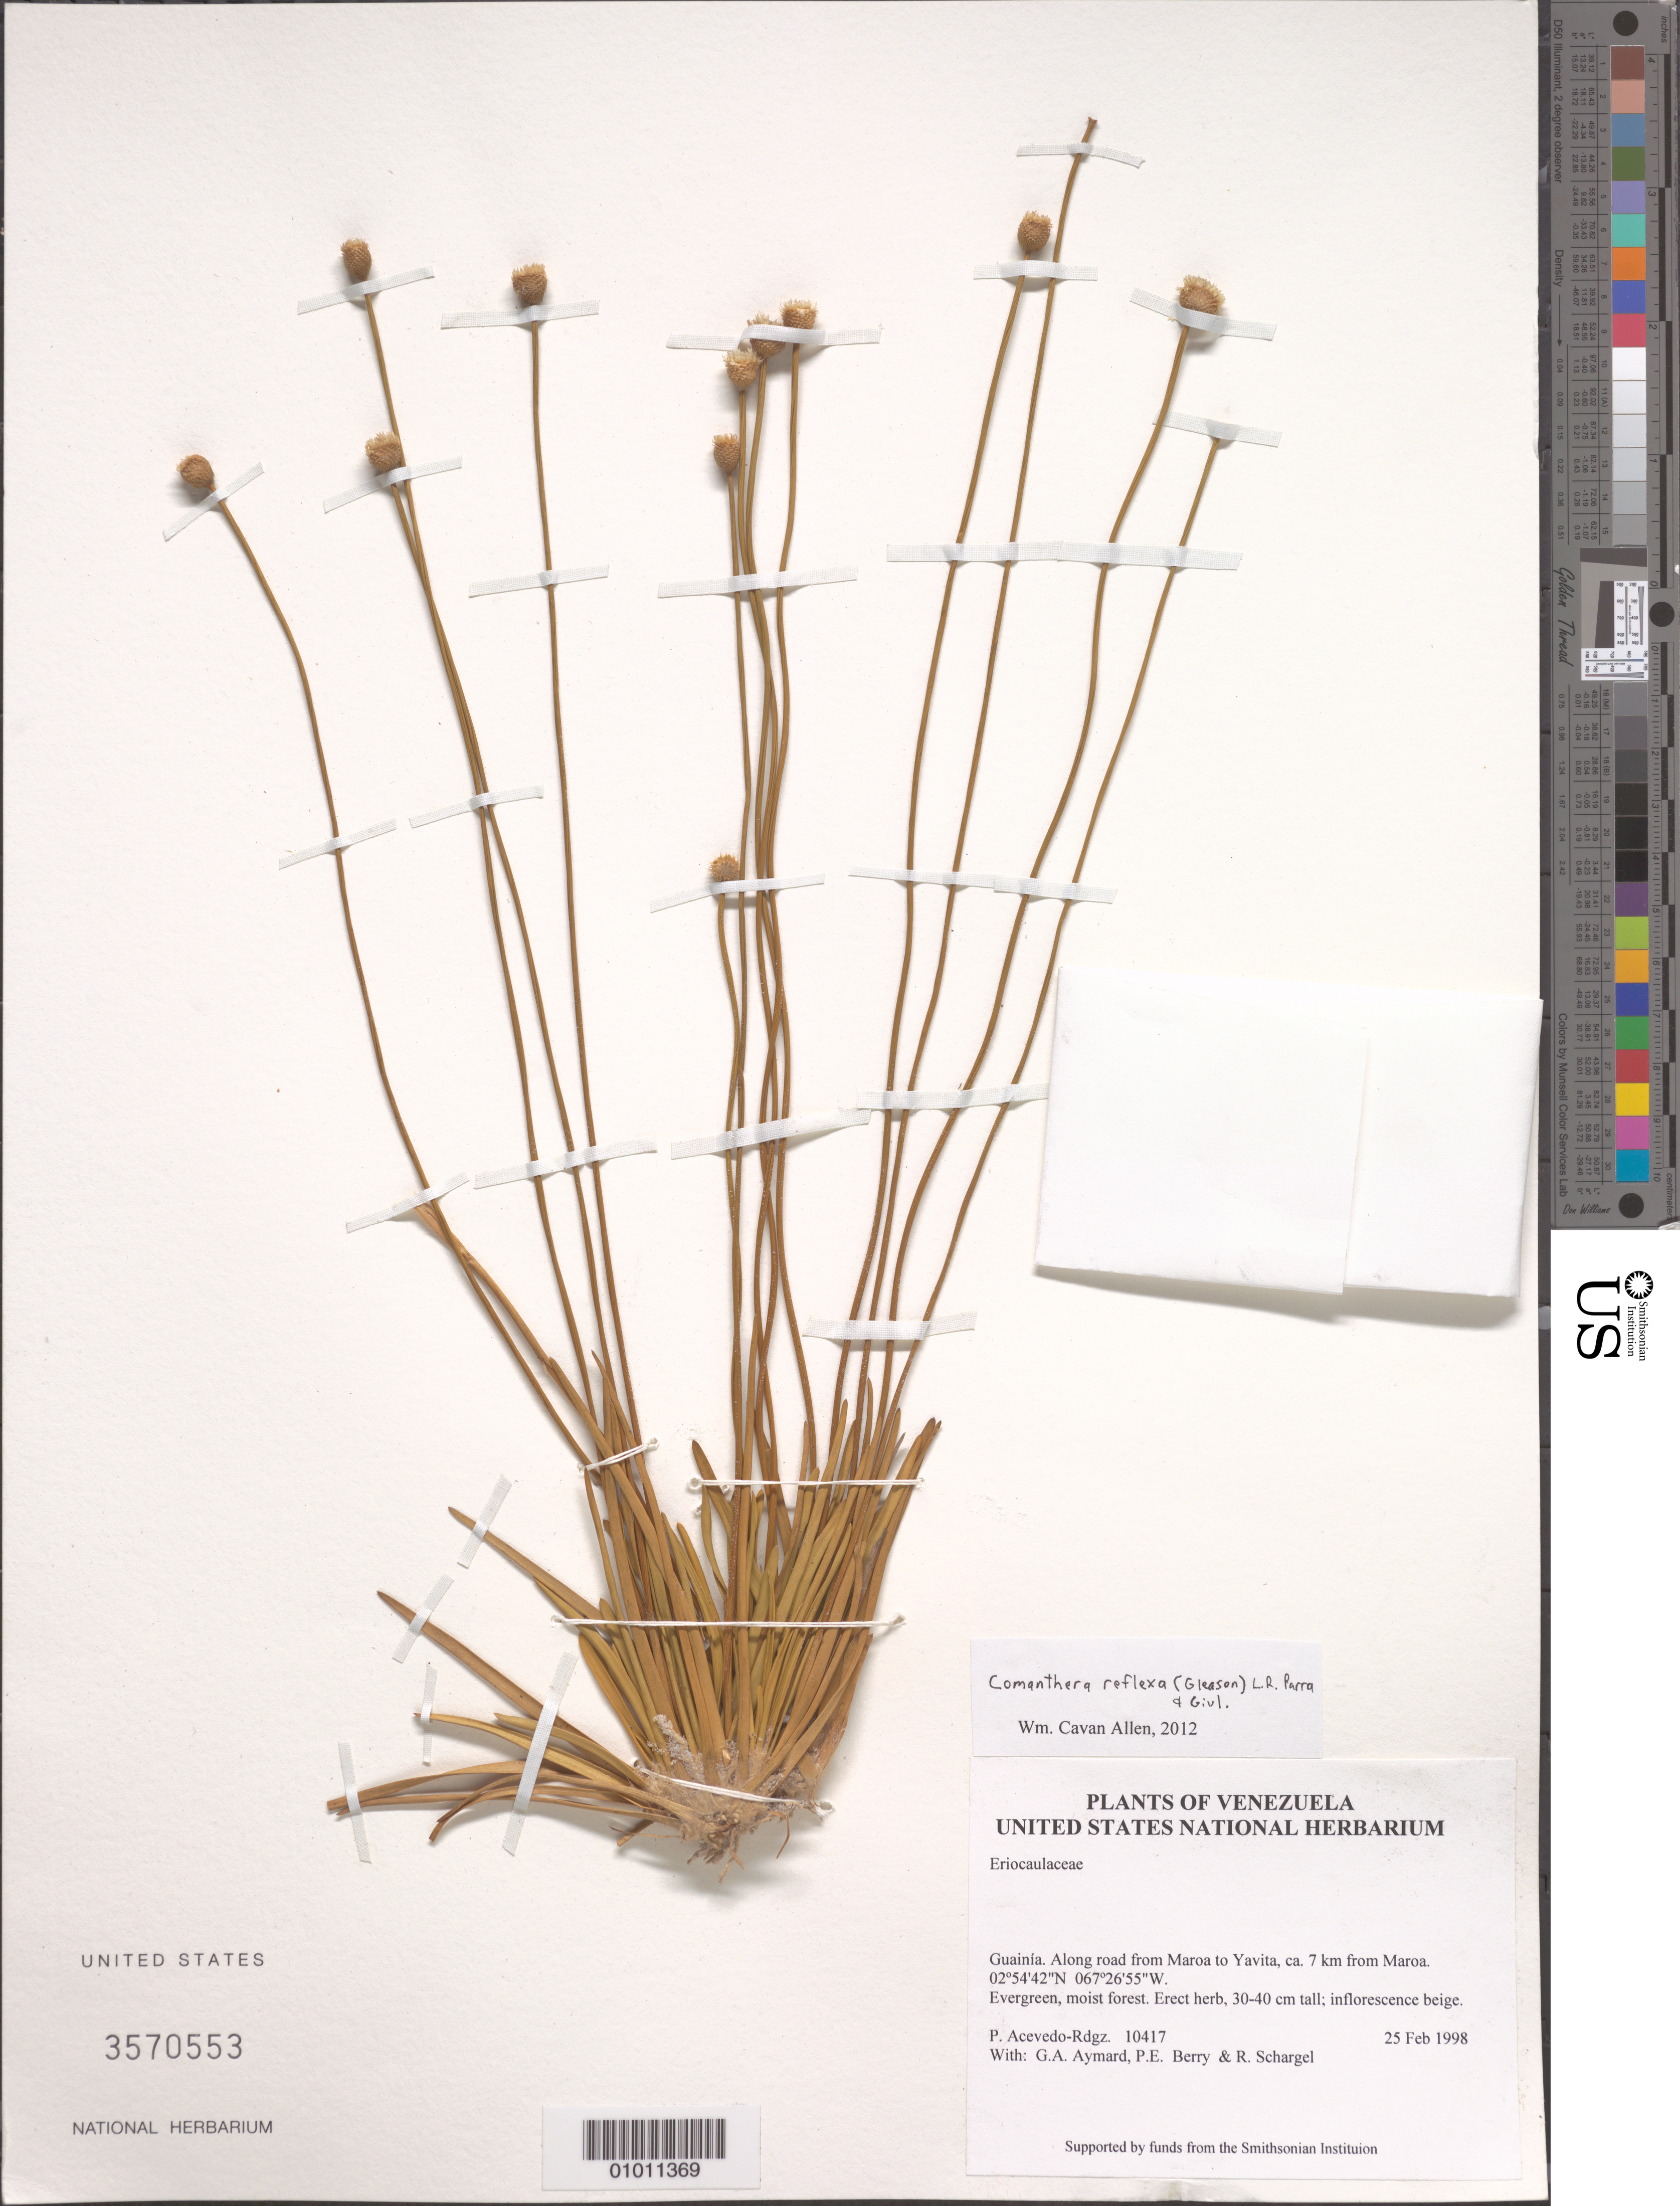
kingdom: Plantae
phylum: Tracheophyta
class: Liliopsida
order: Poales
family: Eriocaulaceae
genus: Comanthera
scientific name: Comanthera reflexa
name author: (Gleason) L.R. Parra & Giul.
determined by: Allen, W. C., (UNITED STATES)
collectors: P. Acevedo-Rodr., G. A. Aymard, P. E. Berry & R. Schargel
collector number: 10417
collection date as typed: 25 Feb 1998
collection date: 1998-02-25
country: Venezuela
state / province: Amazonas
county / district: Maroa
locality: Along road from Maroa to Yavita, ca. 7 km from Maroa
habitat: Evergreen, moist forest.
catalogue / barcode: US 3570553